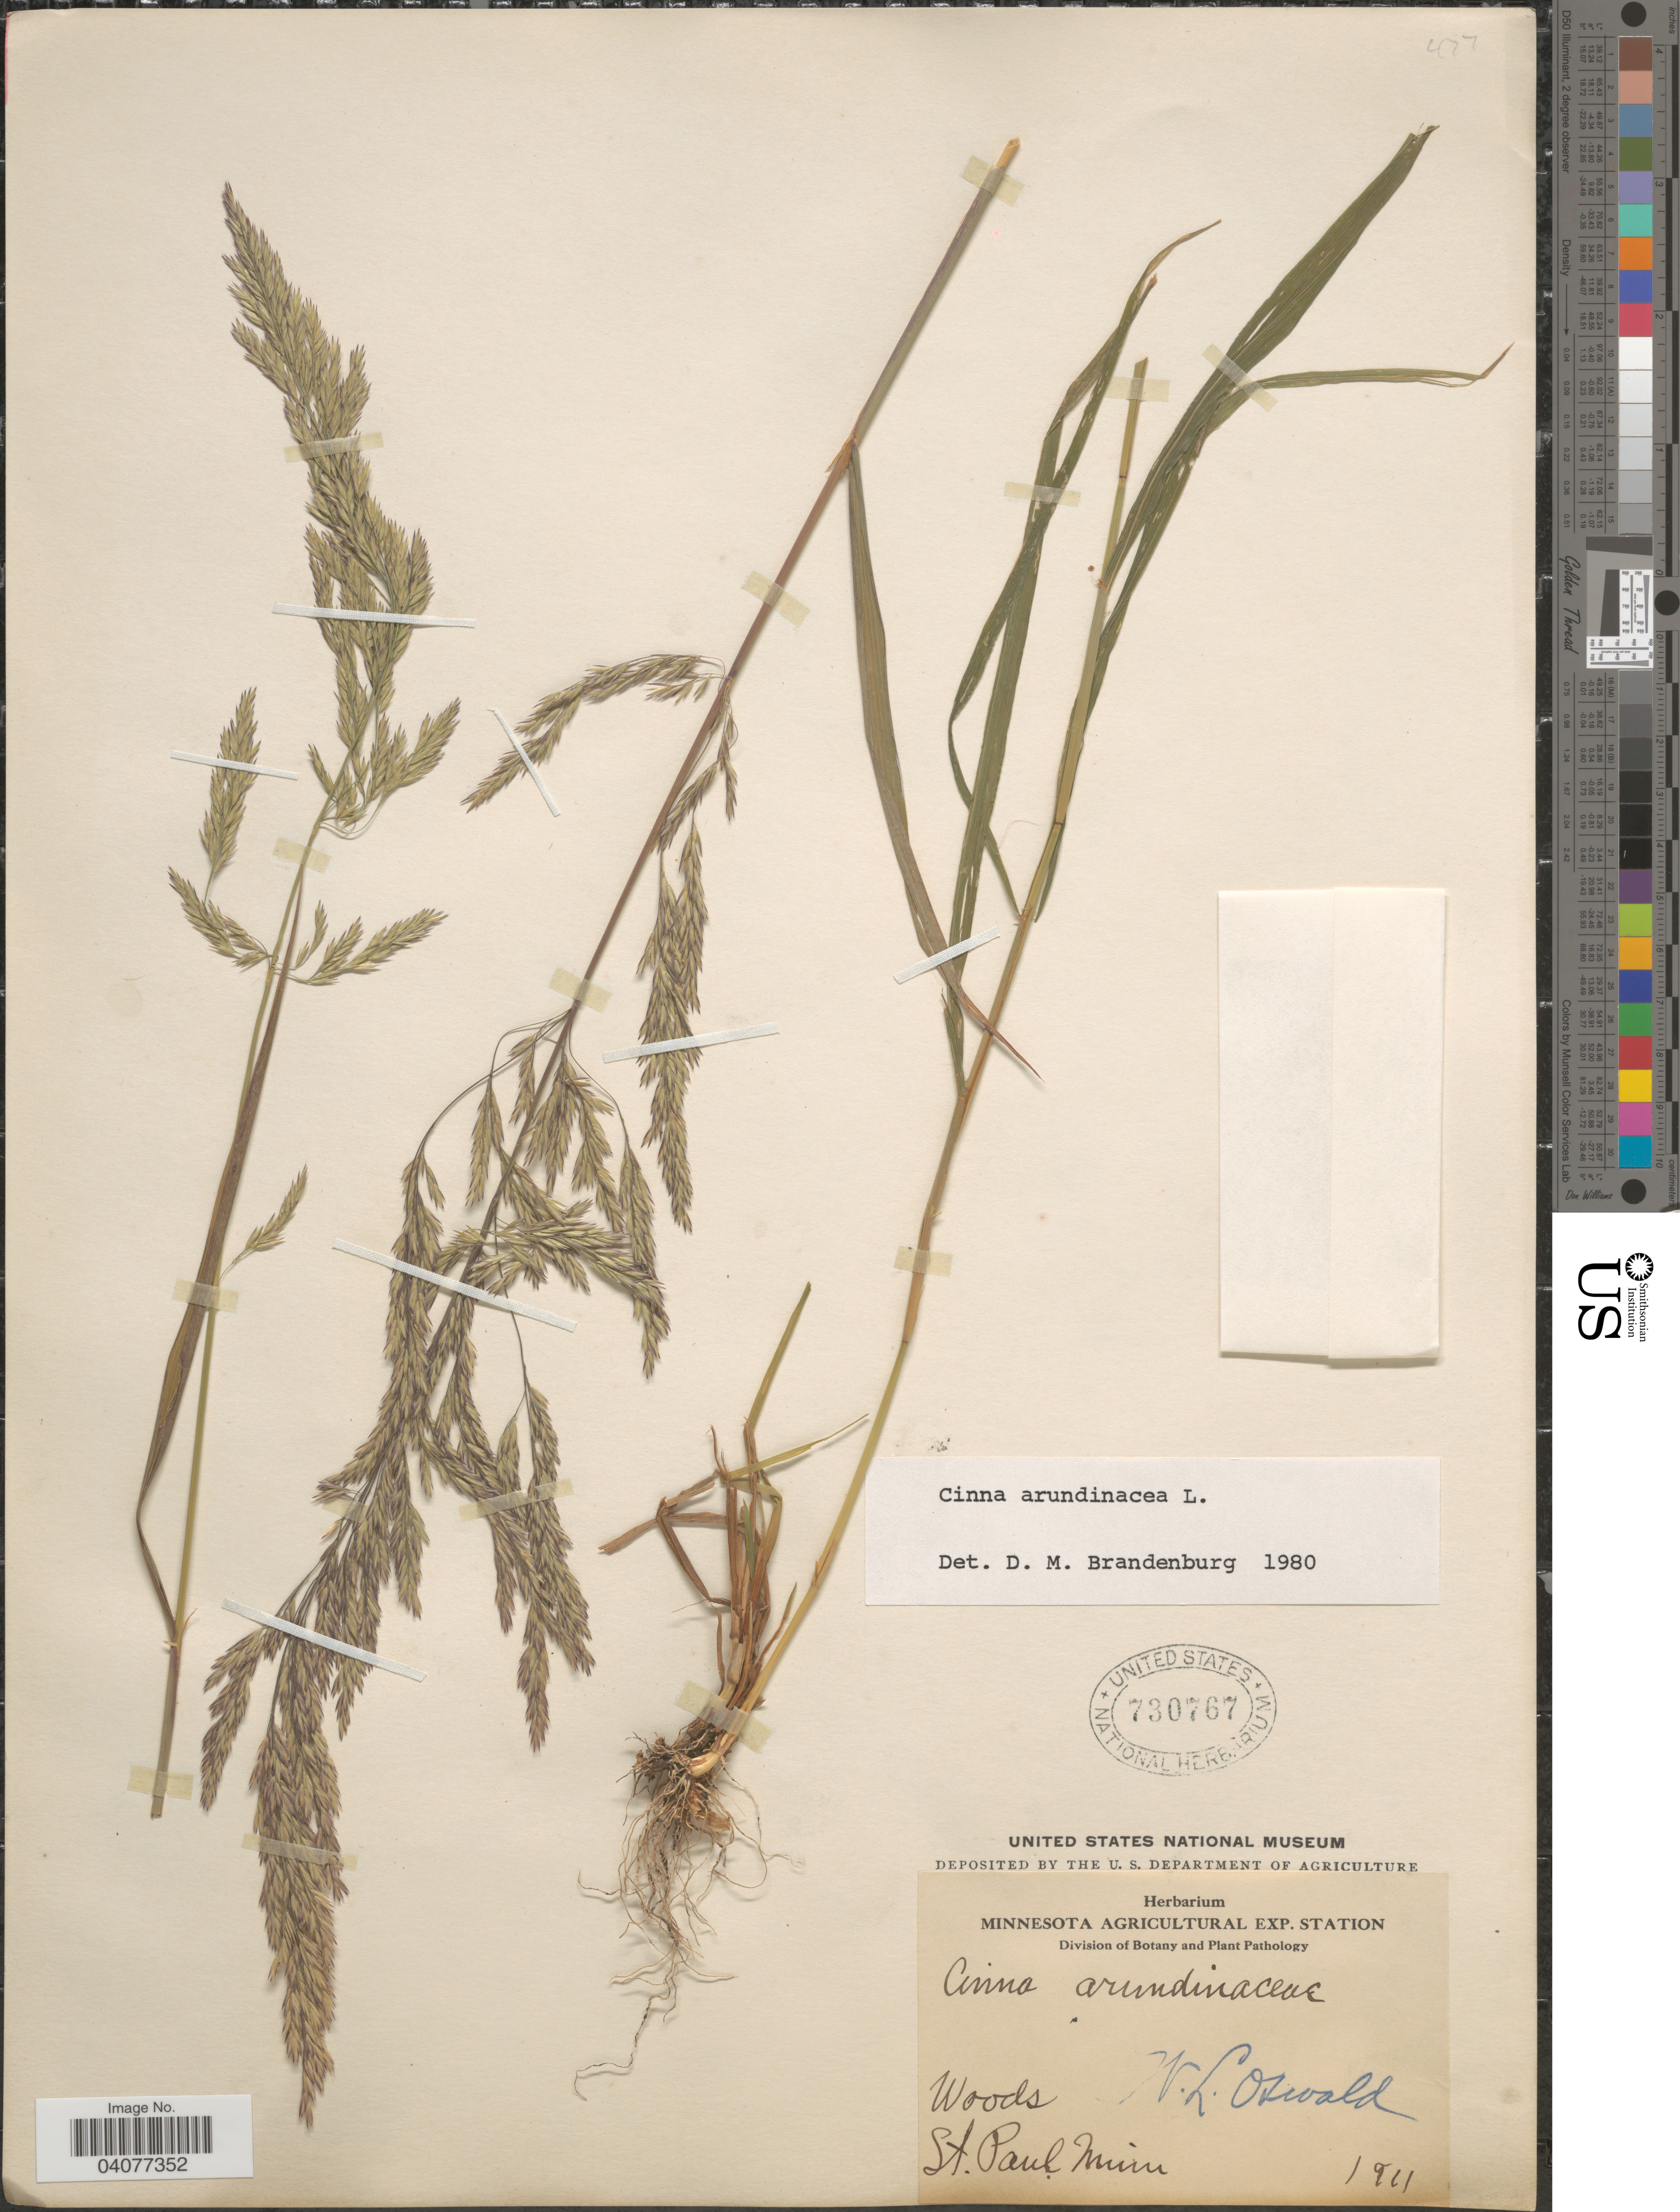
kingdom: Plantae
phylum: Tracheophyta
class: Liliopsida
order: Poales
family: Poaceae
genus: Cinna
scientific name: Cinna arundinacea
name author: L.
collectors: W. Oswald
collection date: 1911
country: United States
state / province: Minnesota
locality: St. Paul.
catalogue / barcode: US 730767